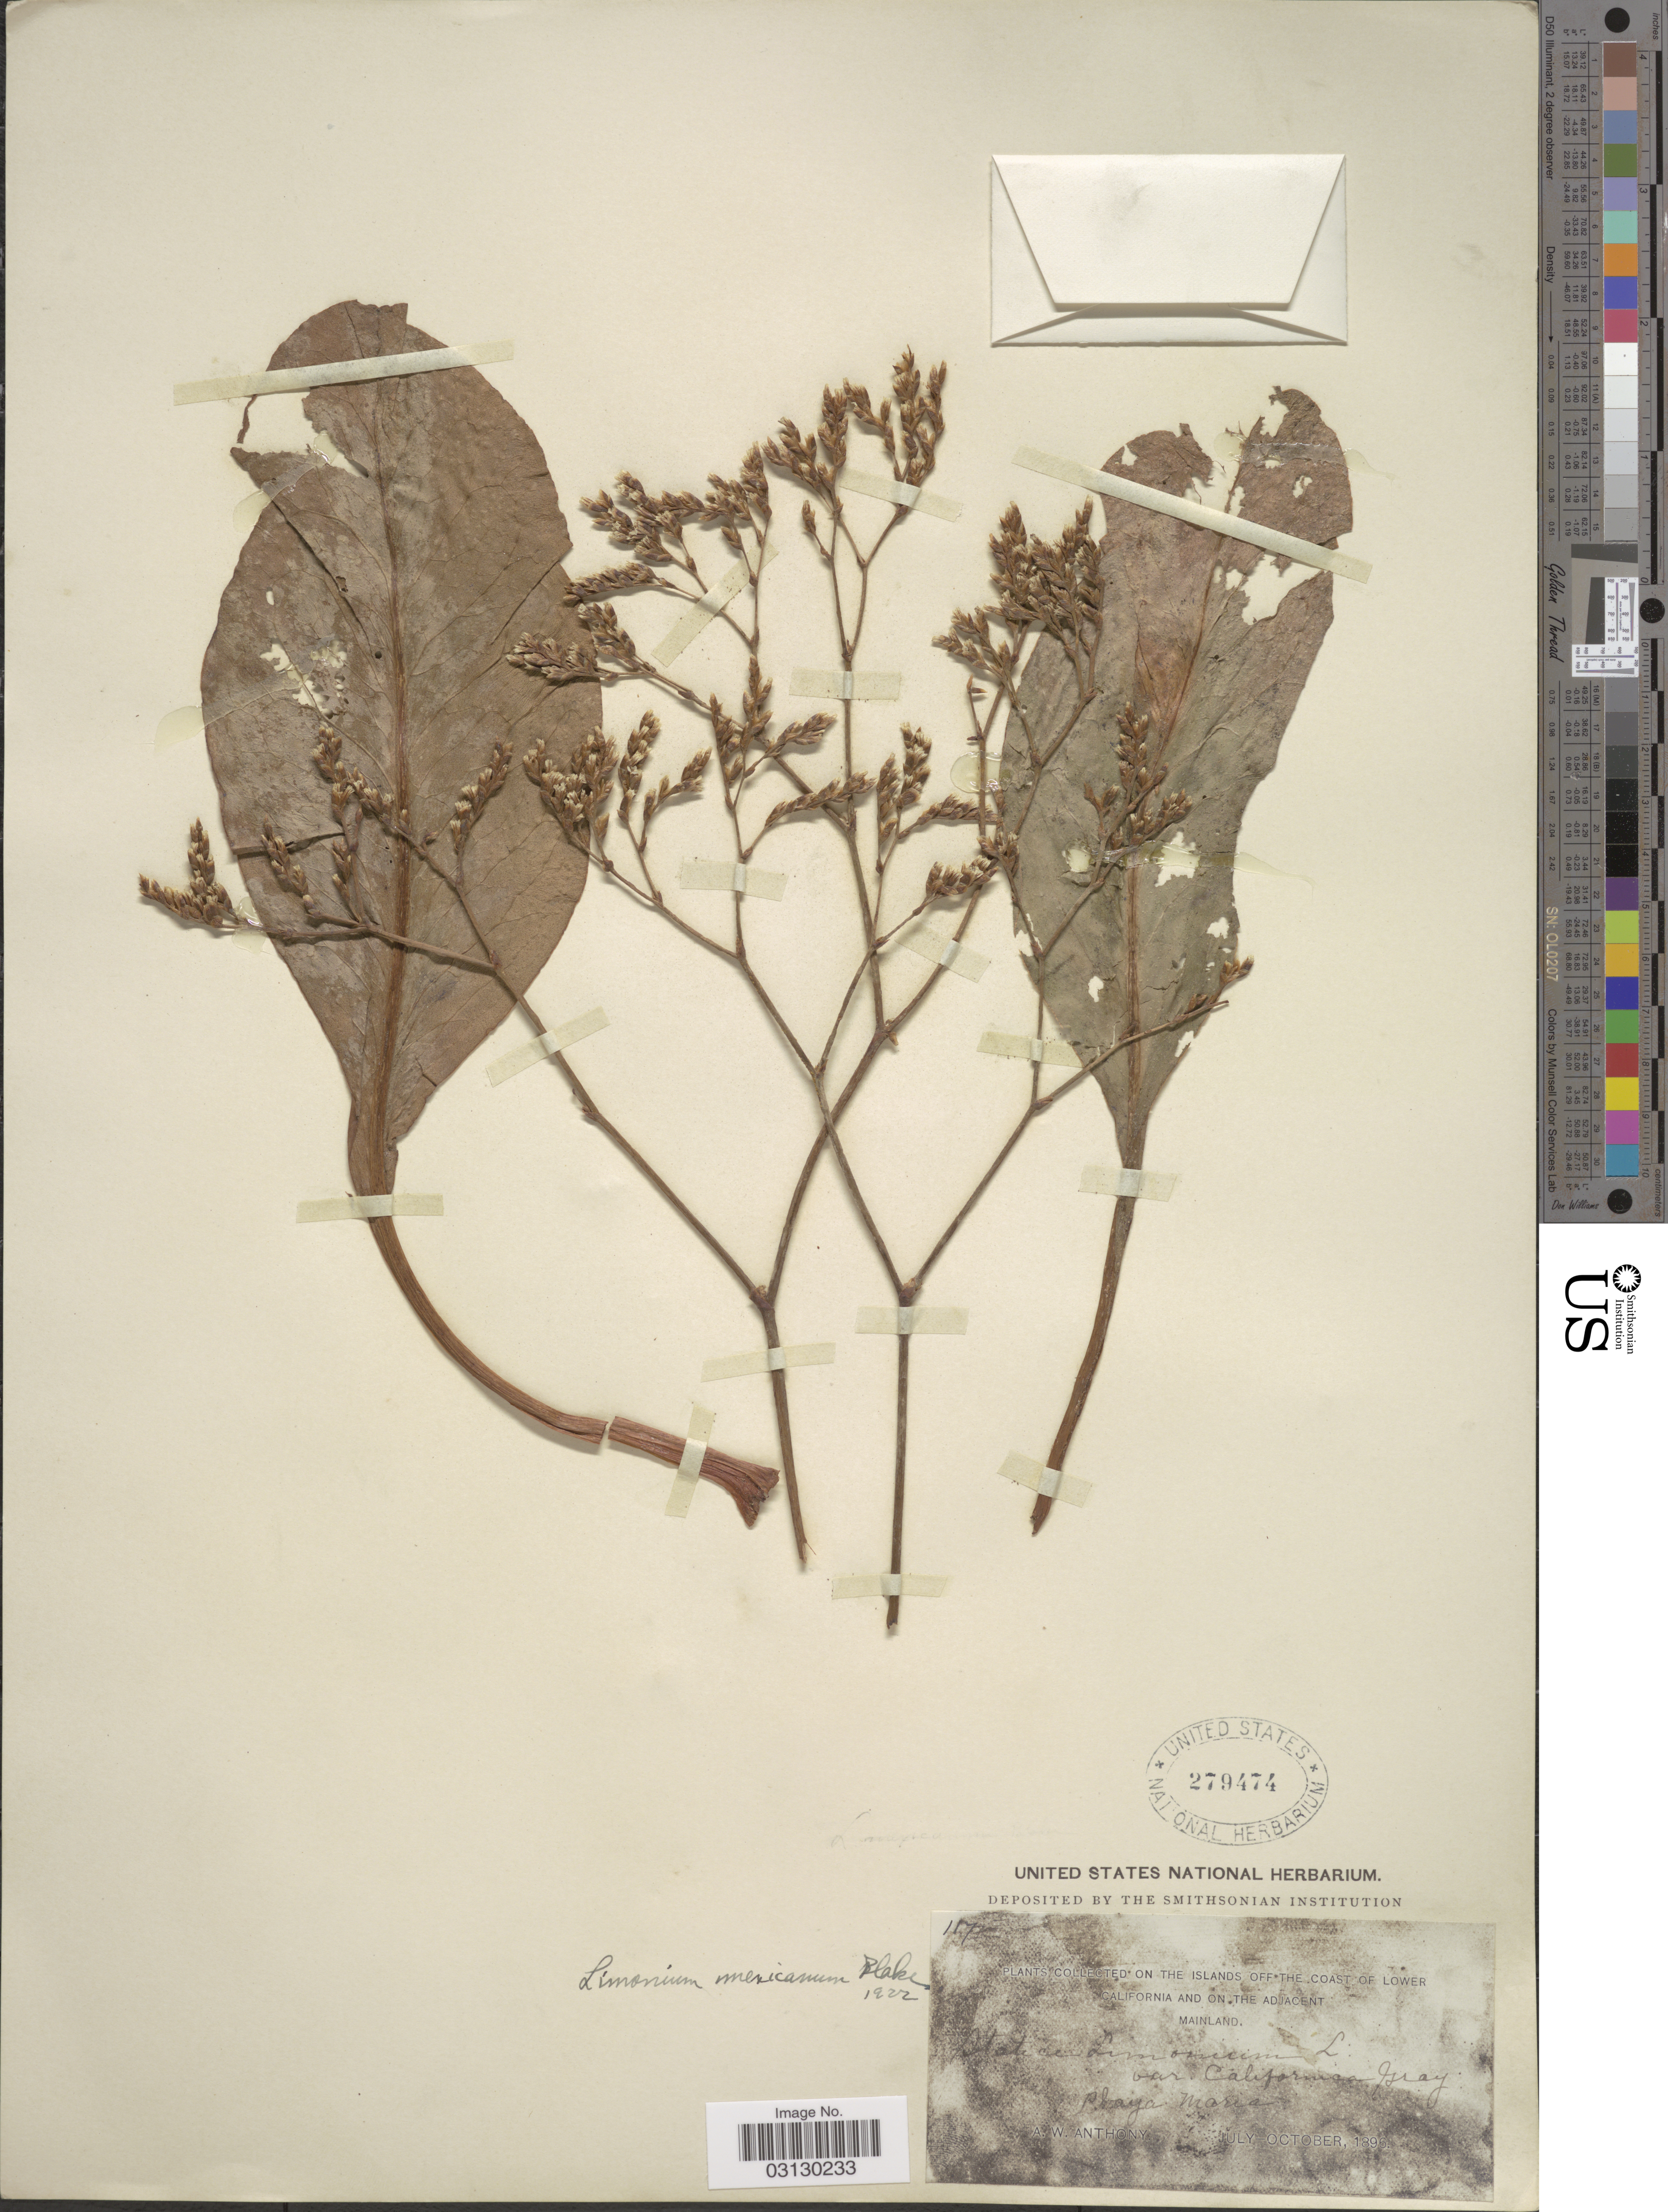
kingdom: Plantae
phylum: Tracheophyta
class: Magnoliopsida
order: Caryophyllales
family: Plumbaginaceae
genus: Limonium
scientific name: Limonium mexicanum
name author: S.F. Blake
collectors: A. W. Anthony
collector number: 117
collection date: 1896-07/1896-10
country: Mexico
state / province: Baja California Sur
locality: On the Island off the coast of Lower California and on the adjacent mainland. Playa Maria.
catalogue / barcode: US 279474